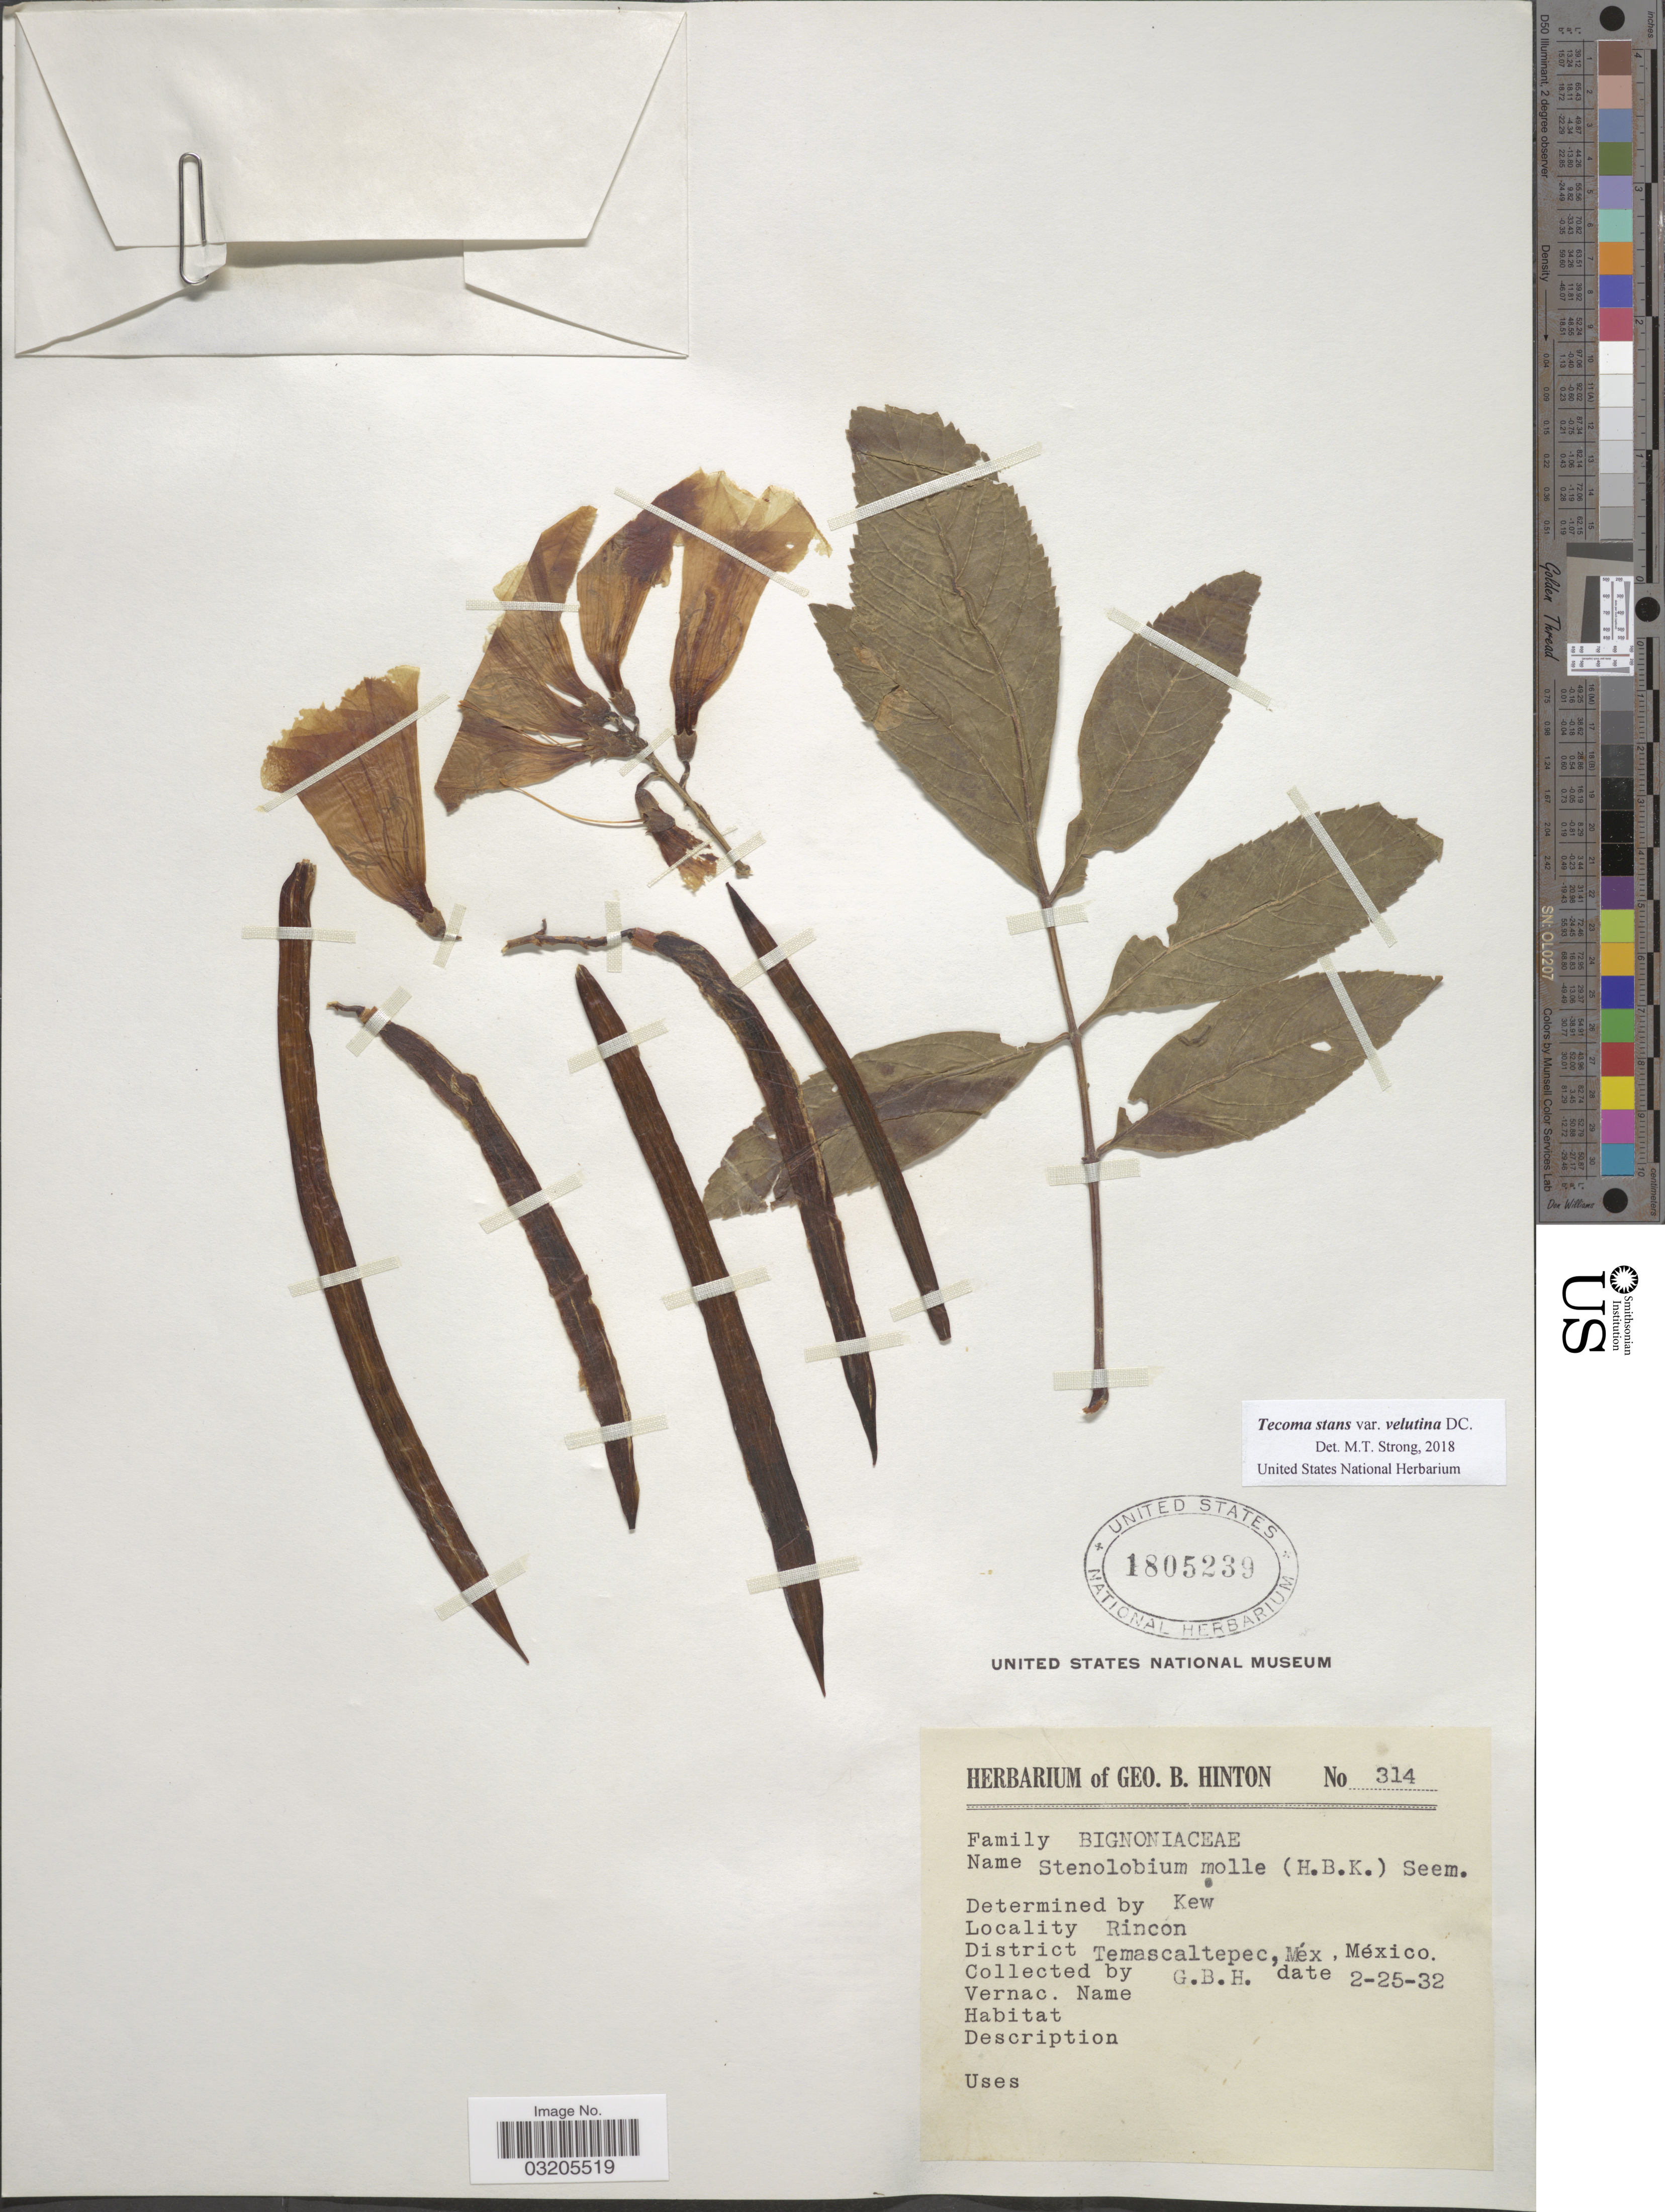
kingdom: Plantae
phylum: Tracheophyta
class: Magnoliopsida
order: Lamiales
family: Bignoniaceae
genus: Tecoma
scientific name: Tecoma stans var. velutina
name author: DC.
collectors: G. B. Hinton & et al.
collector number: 314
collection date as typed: Transcribed d/m/y: 25/2/32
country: Mexico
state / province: México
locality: Rincon. District Temascaltepec, Méx.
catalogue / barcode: US 1805239